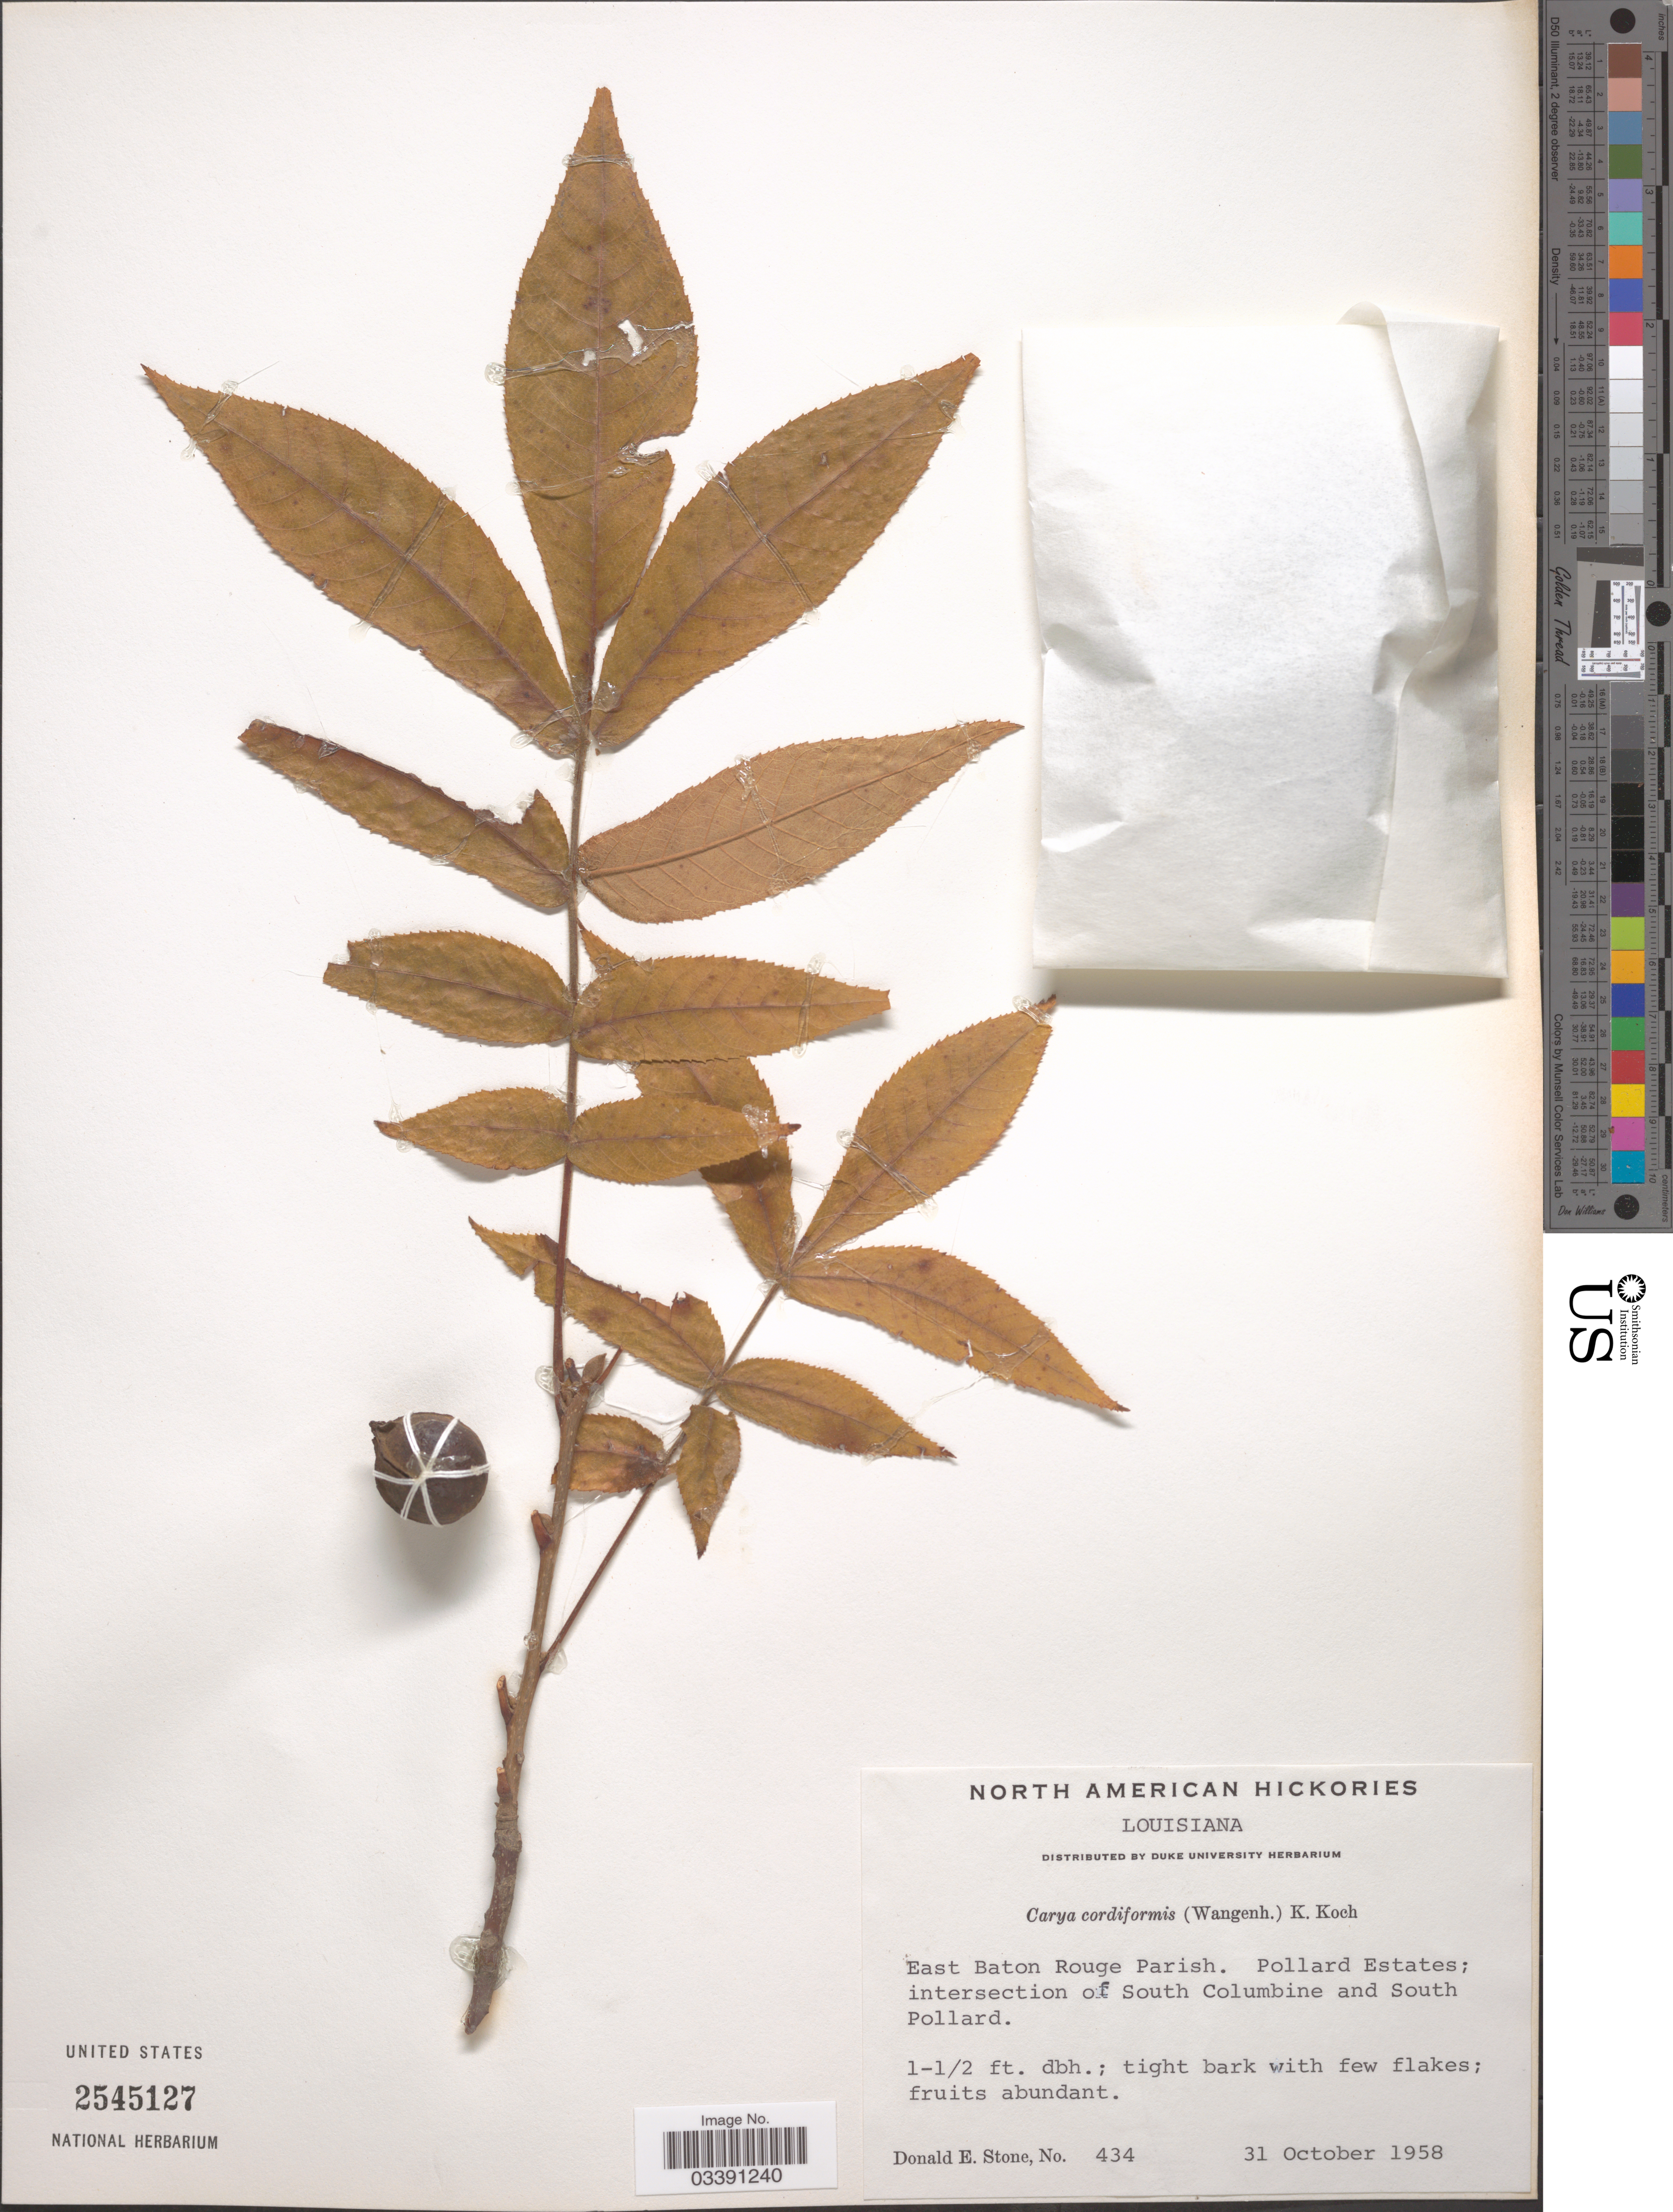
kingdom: Plantae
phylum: Tracheophyta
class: Magnoliopsida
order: Fagales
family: Juglandaceae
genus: Carya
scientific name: Carya cordiformis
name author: (Wangenh.) K. Koch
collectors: D. Stone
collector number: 434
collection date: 1958-10-31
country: United States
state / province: Louisiana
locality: East Baton Rouge Parish. Pollard Estates; intersection of South Columbine and South Pollard.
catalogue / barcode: US 2545127